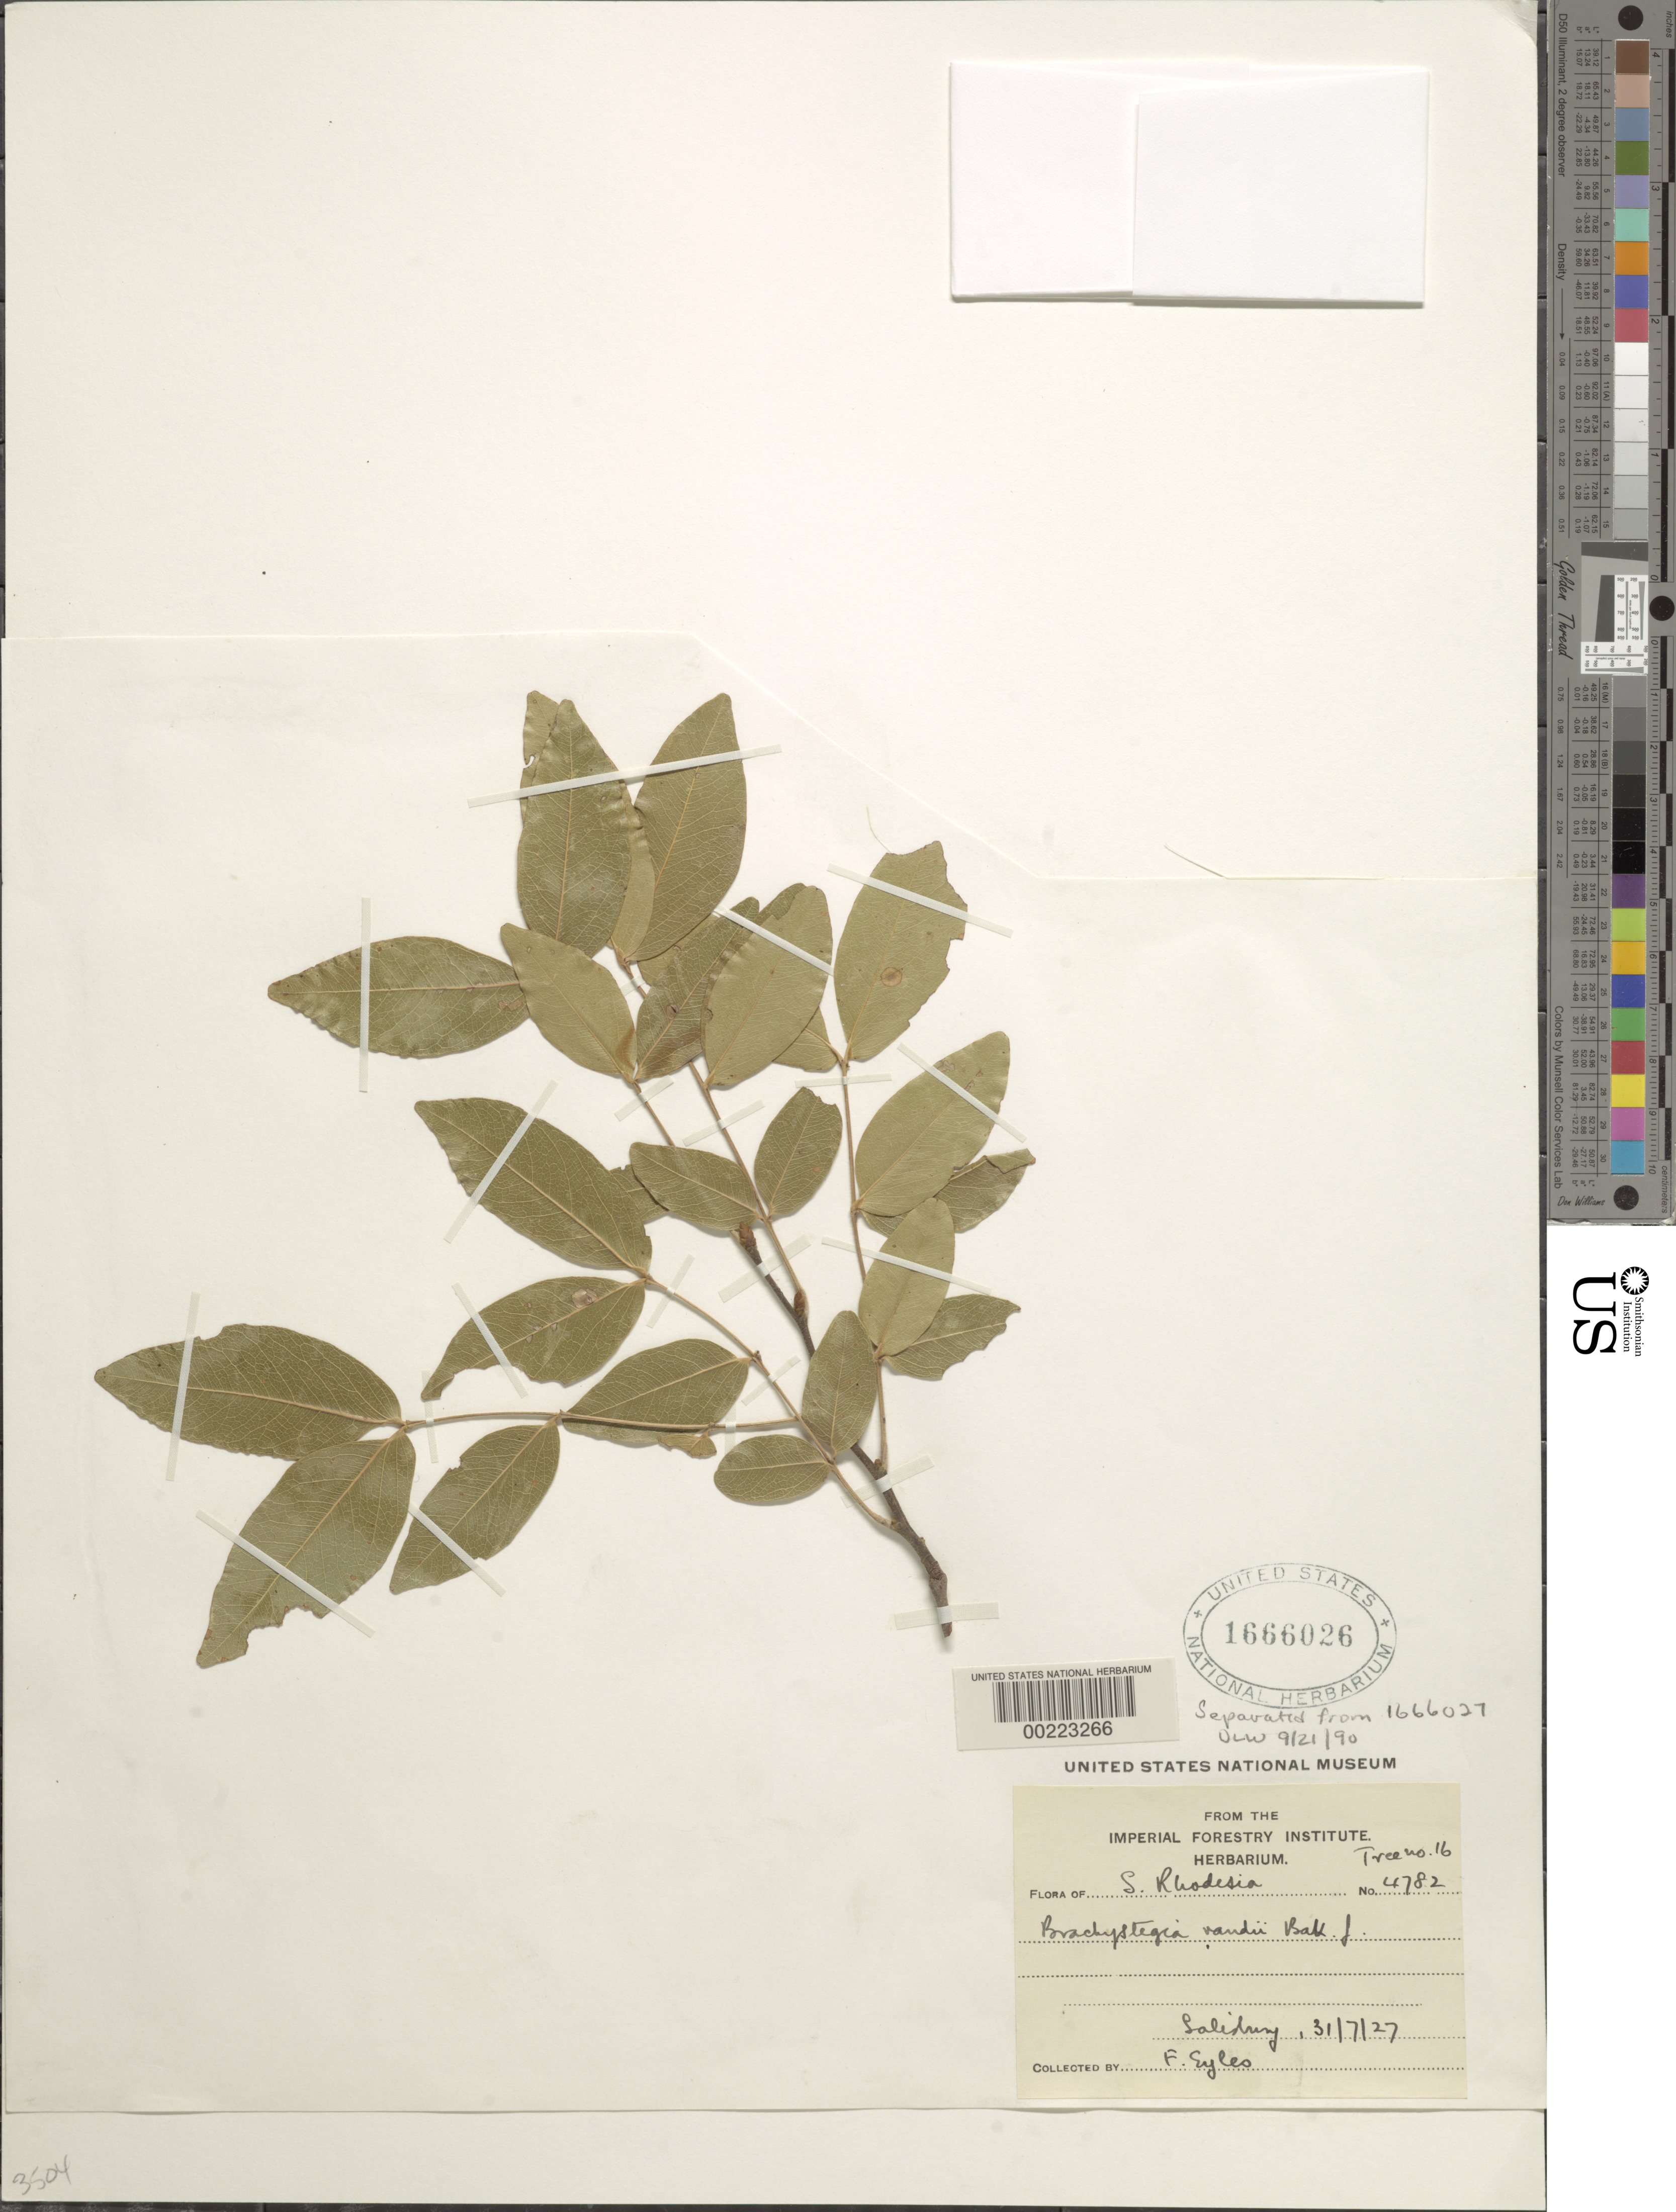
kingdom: Plantae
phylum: Tracheophyta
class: Magnoliopsida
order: Fabales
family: Fabaceae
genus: Brachystegia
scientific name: Brachystegia randii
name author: Baker f.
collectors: F. Eyles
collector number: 4782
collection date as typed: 31 Jul 1927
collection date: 1927-07-31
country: Zambia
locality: Salisbury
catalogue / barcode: US 1666026